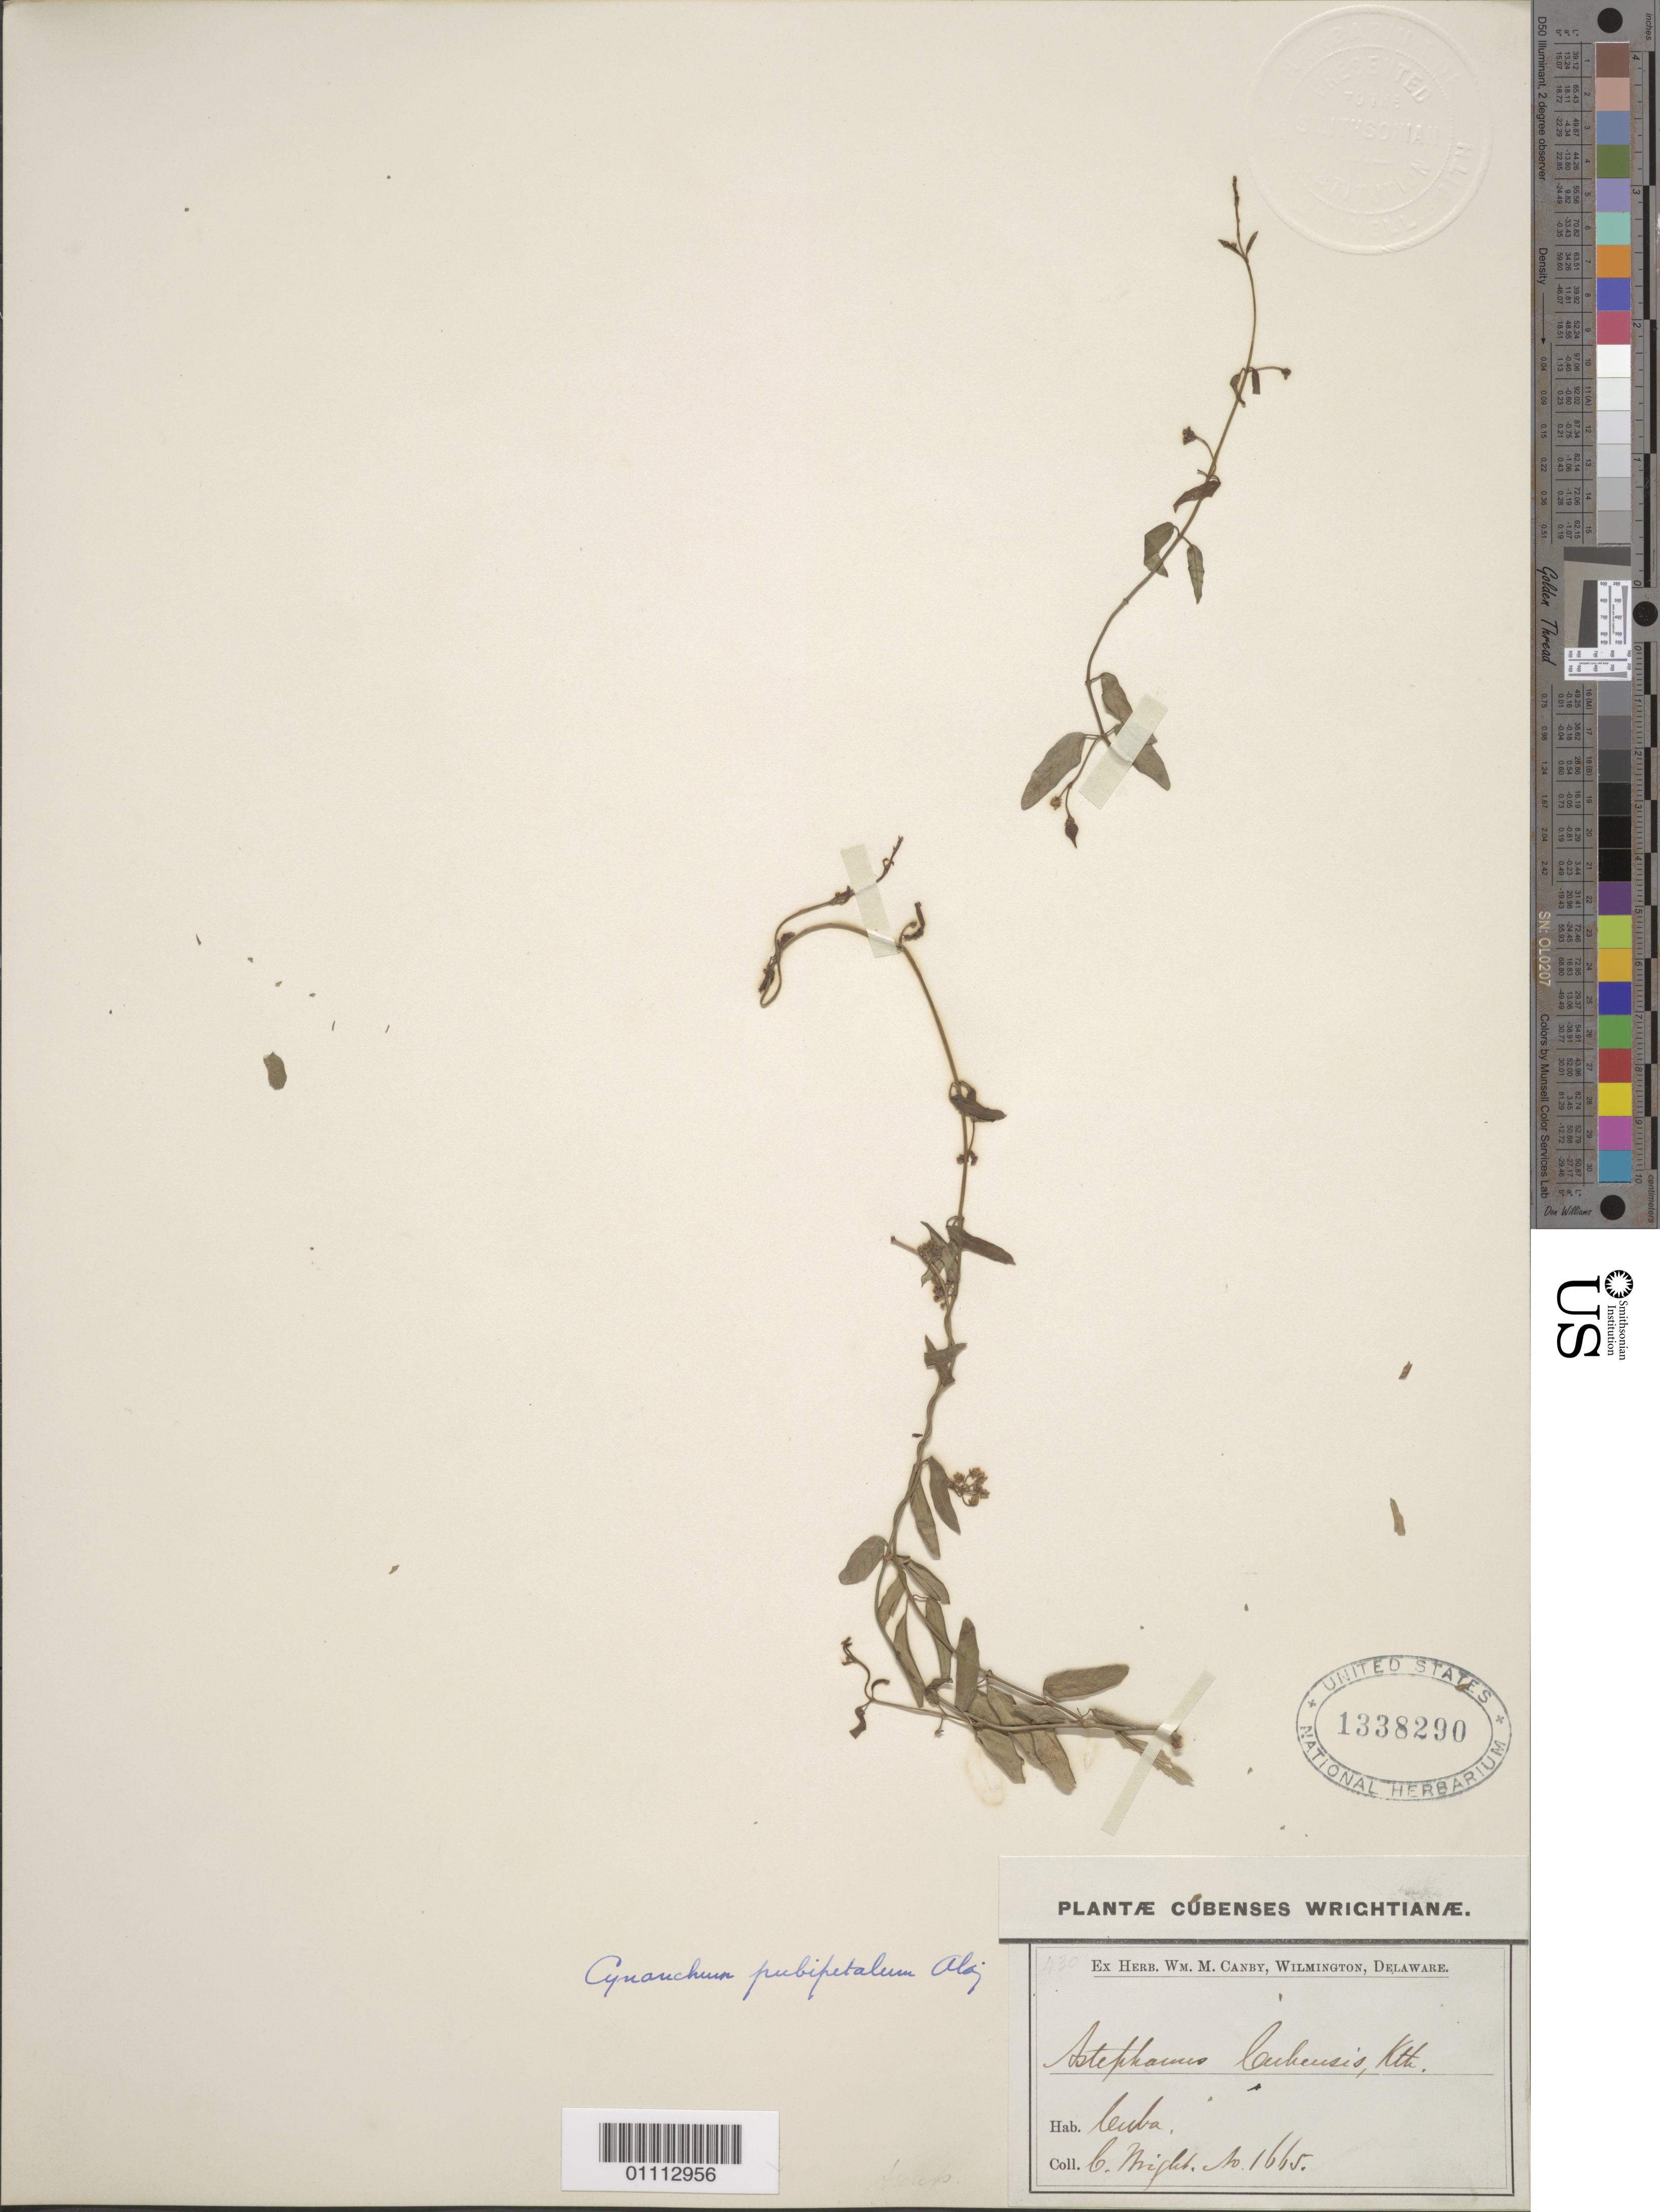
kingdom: Plantae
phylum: Tracheophyta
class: Magnoliopsida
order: Gentianales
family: Apocynaceae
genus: Metastelma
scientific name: Metastelma pubipetalum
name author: (Alain) Liede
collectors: C. Wright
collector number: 1665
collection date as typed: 1800 to 1899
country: Cuba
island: Cuba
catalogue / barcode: US 1338290